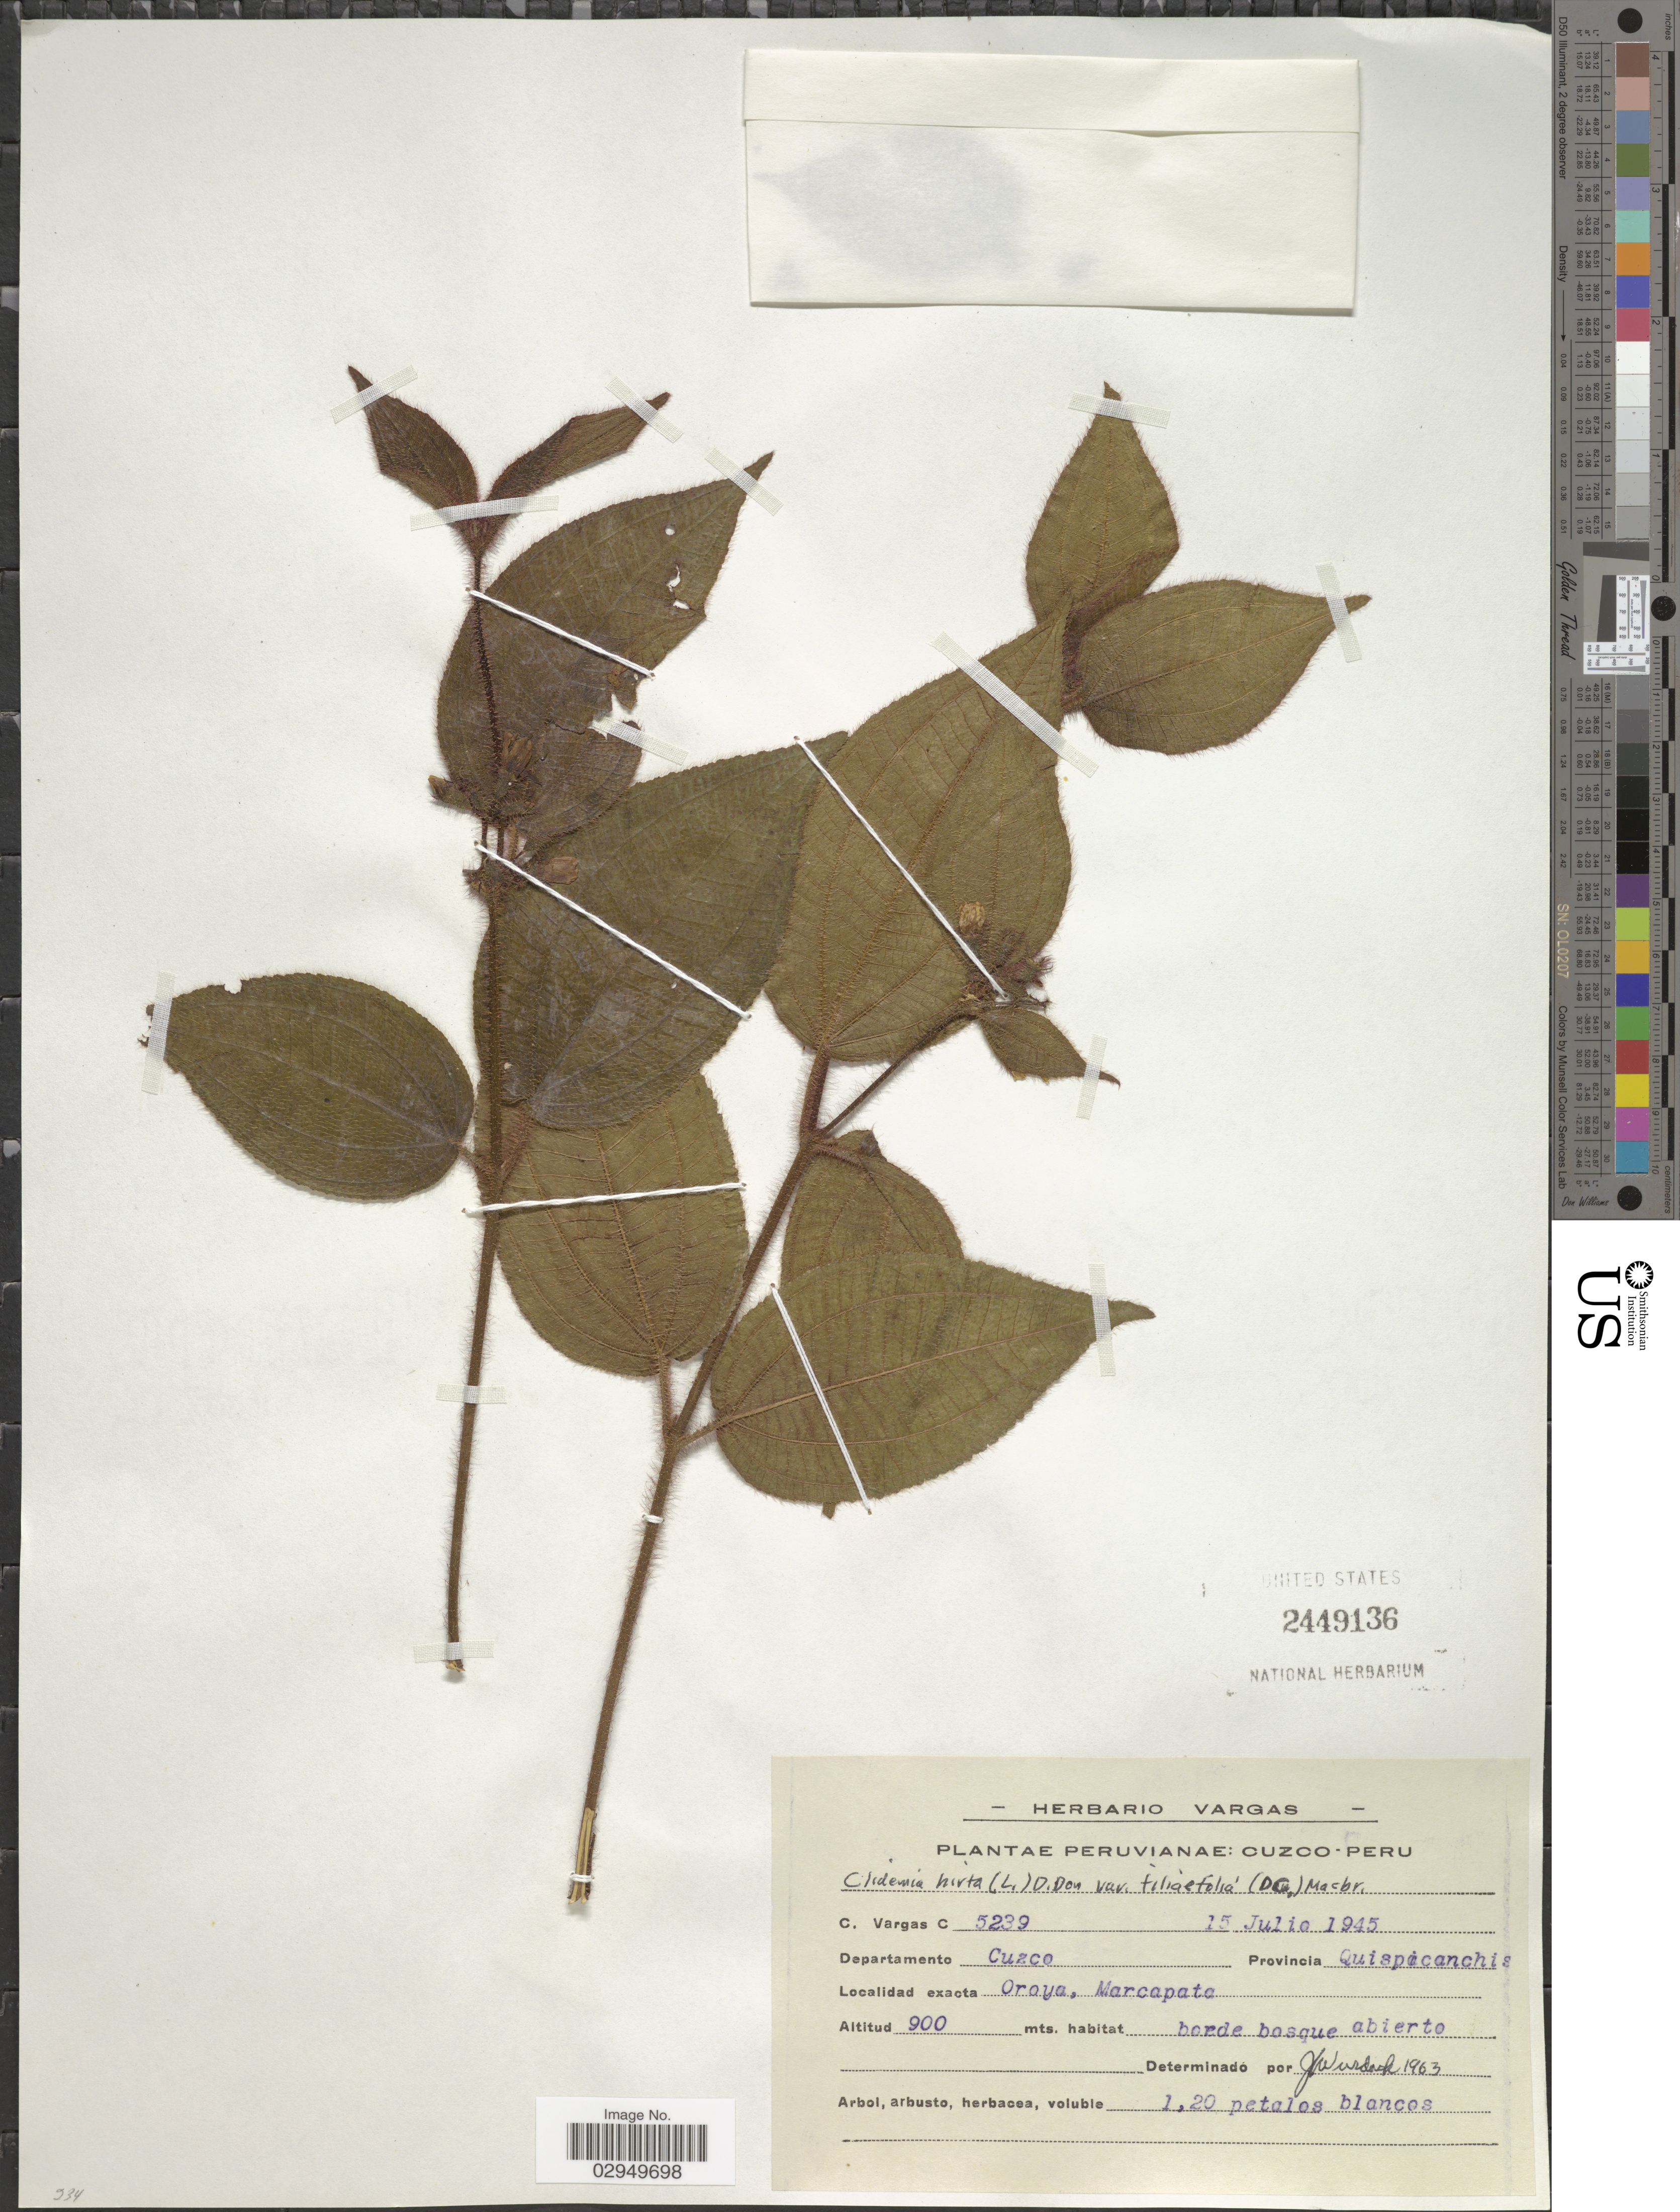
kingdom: Plantae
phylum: Tracheophyta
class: Magnoliopsida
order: Myrtales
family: Melastomataceae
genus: Clidemia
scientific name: Clidemia hirta var. tiliifolia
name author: (DC.) J.F. Macbr.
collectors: C. Vargas Calderón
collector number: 5239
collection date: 1945-07-15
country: Peru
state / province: Cusco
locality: Departamento Cuzco. Provincia Quispicanchis. Oroya, Marcapata.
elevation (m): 900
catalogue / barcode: US 2449136